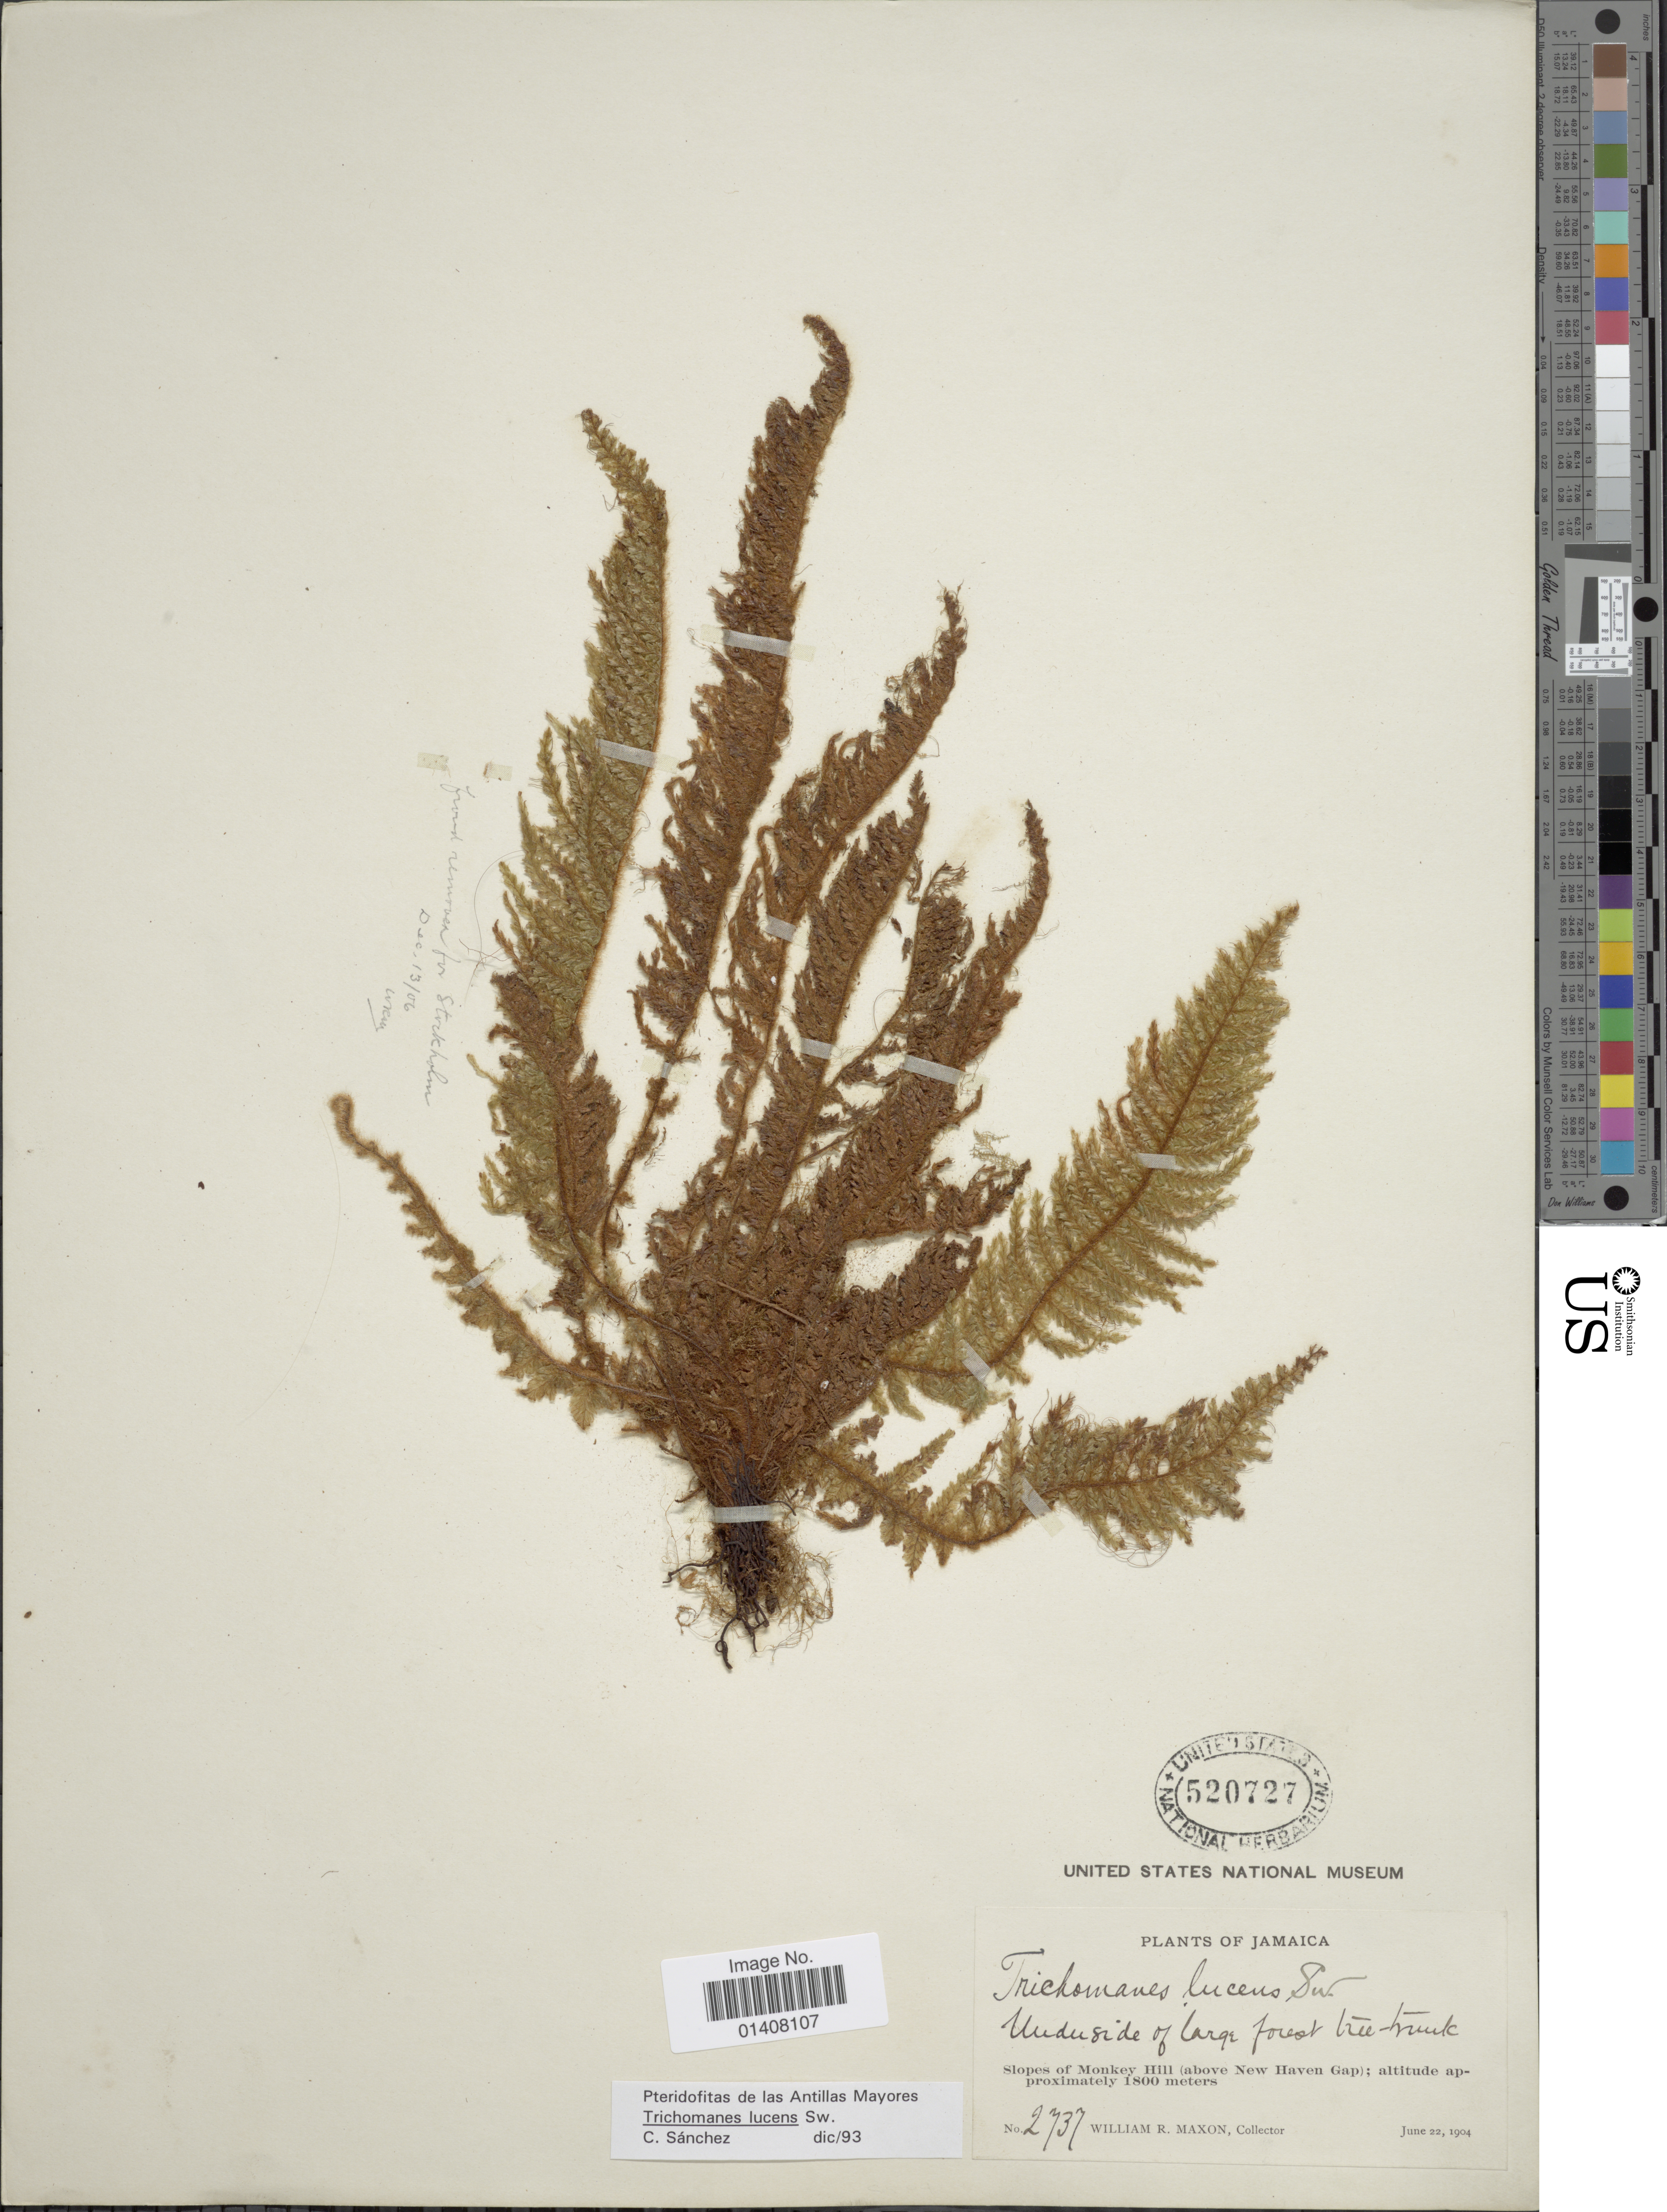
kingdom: Plantae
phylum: Tracheophyta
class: Polypodiopsida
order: Hymenophyllales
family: Hymenophyllaceae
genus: Trichomanes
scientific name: Trichomanes lucens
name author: Sw.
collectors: W. R. Maxon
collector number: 2737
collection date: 1904-06-22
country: Jamaica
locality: Inderside of large foret tree trunk, Slopes of monkey Hill (above New Haven Gap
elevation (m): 1800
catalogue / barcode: US 520727